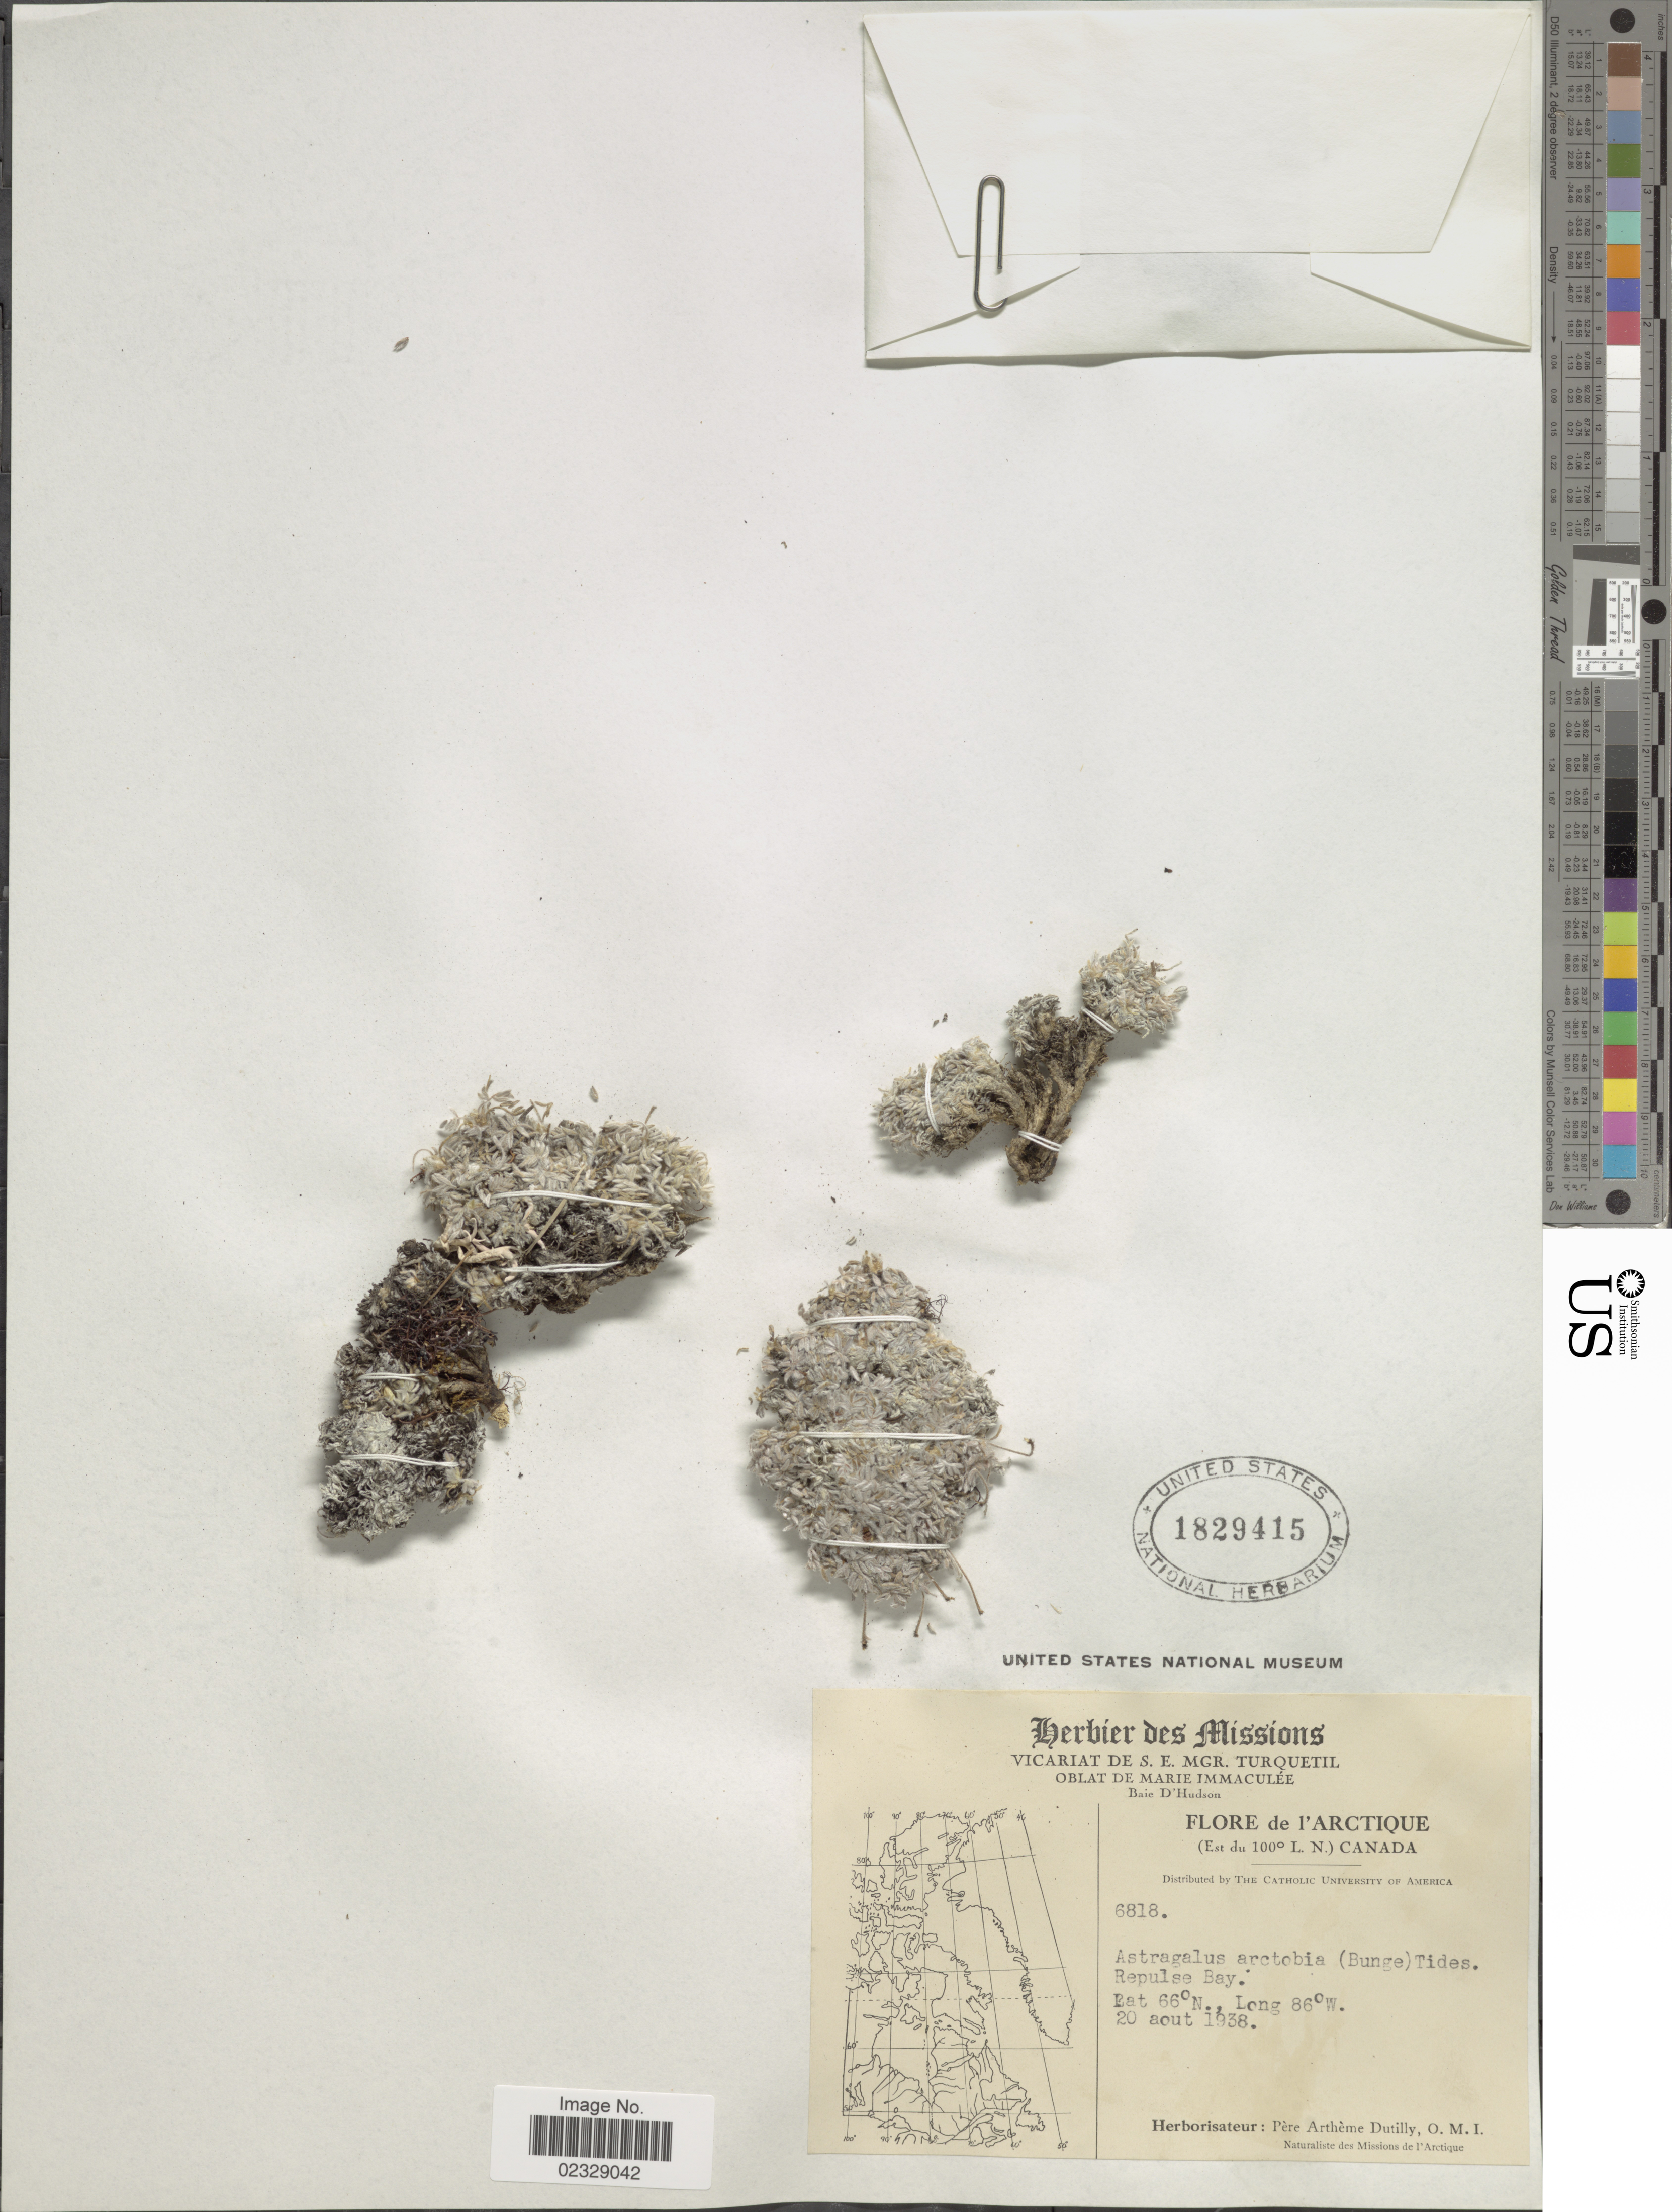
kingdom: Plantae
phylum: Tracheophyta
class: Magnoliopsida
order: Fabales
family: Fabaceae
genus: Astragalus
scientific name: Astragalus arctobia (Bunge) Tidestr. ined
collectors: A. Dutilly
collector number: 6818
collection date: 1938-08-20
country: Canada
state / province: Nunavut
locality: L'Arctique, Repulse Bay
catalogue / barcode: US 1829415